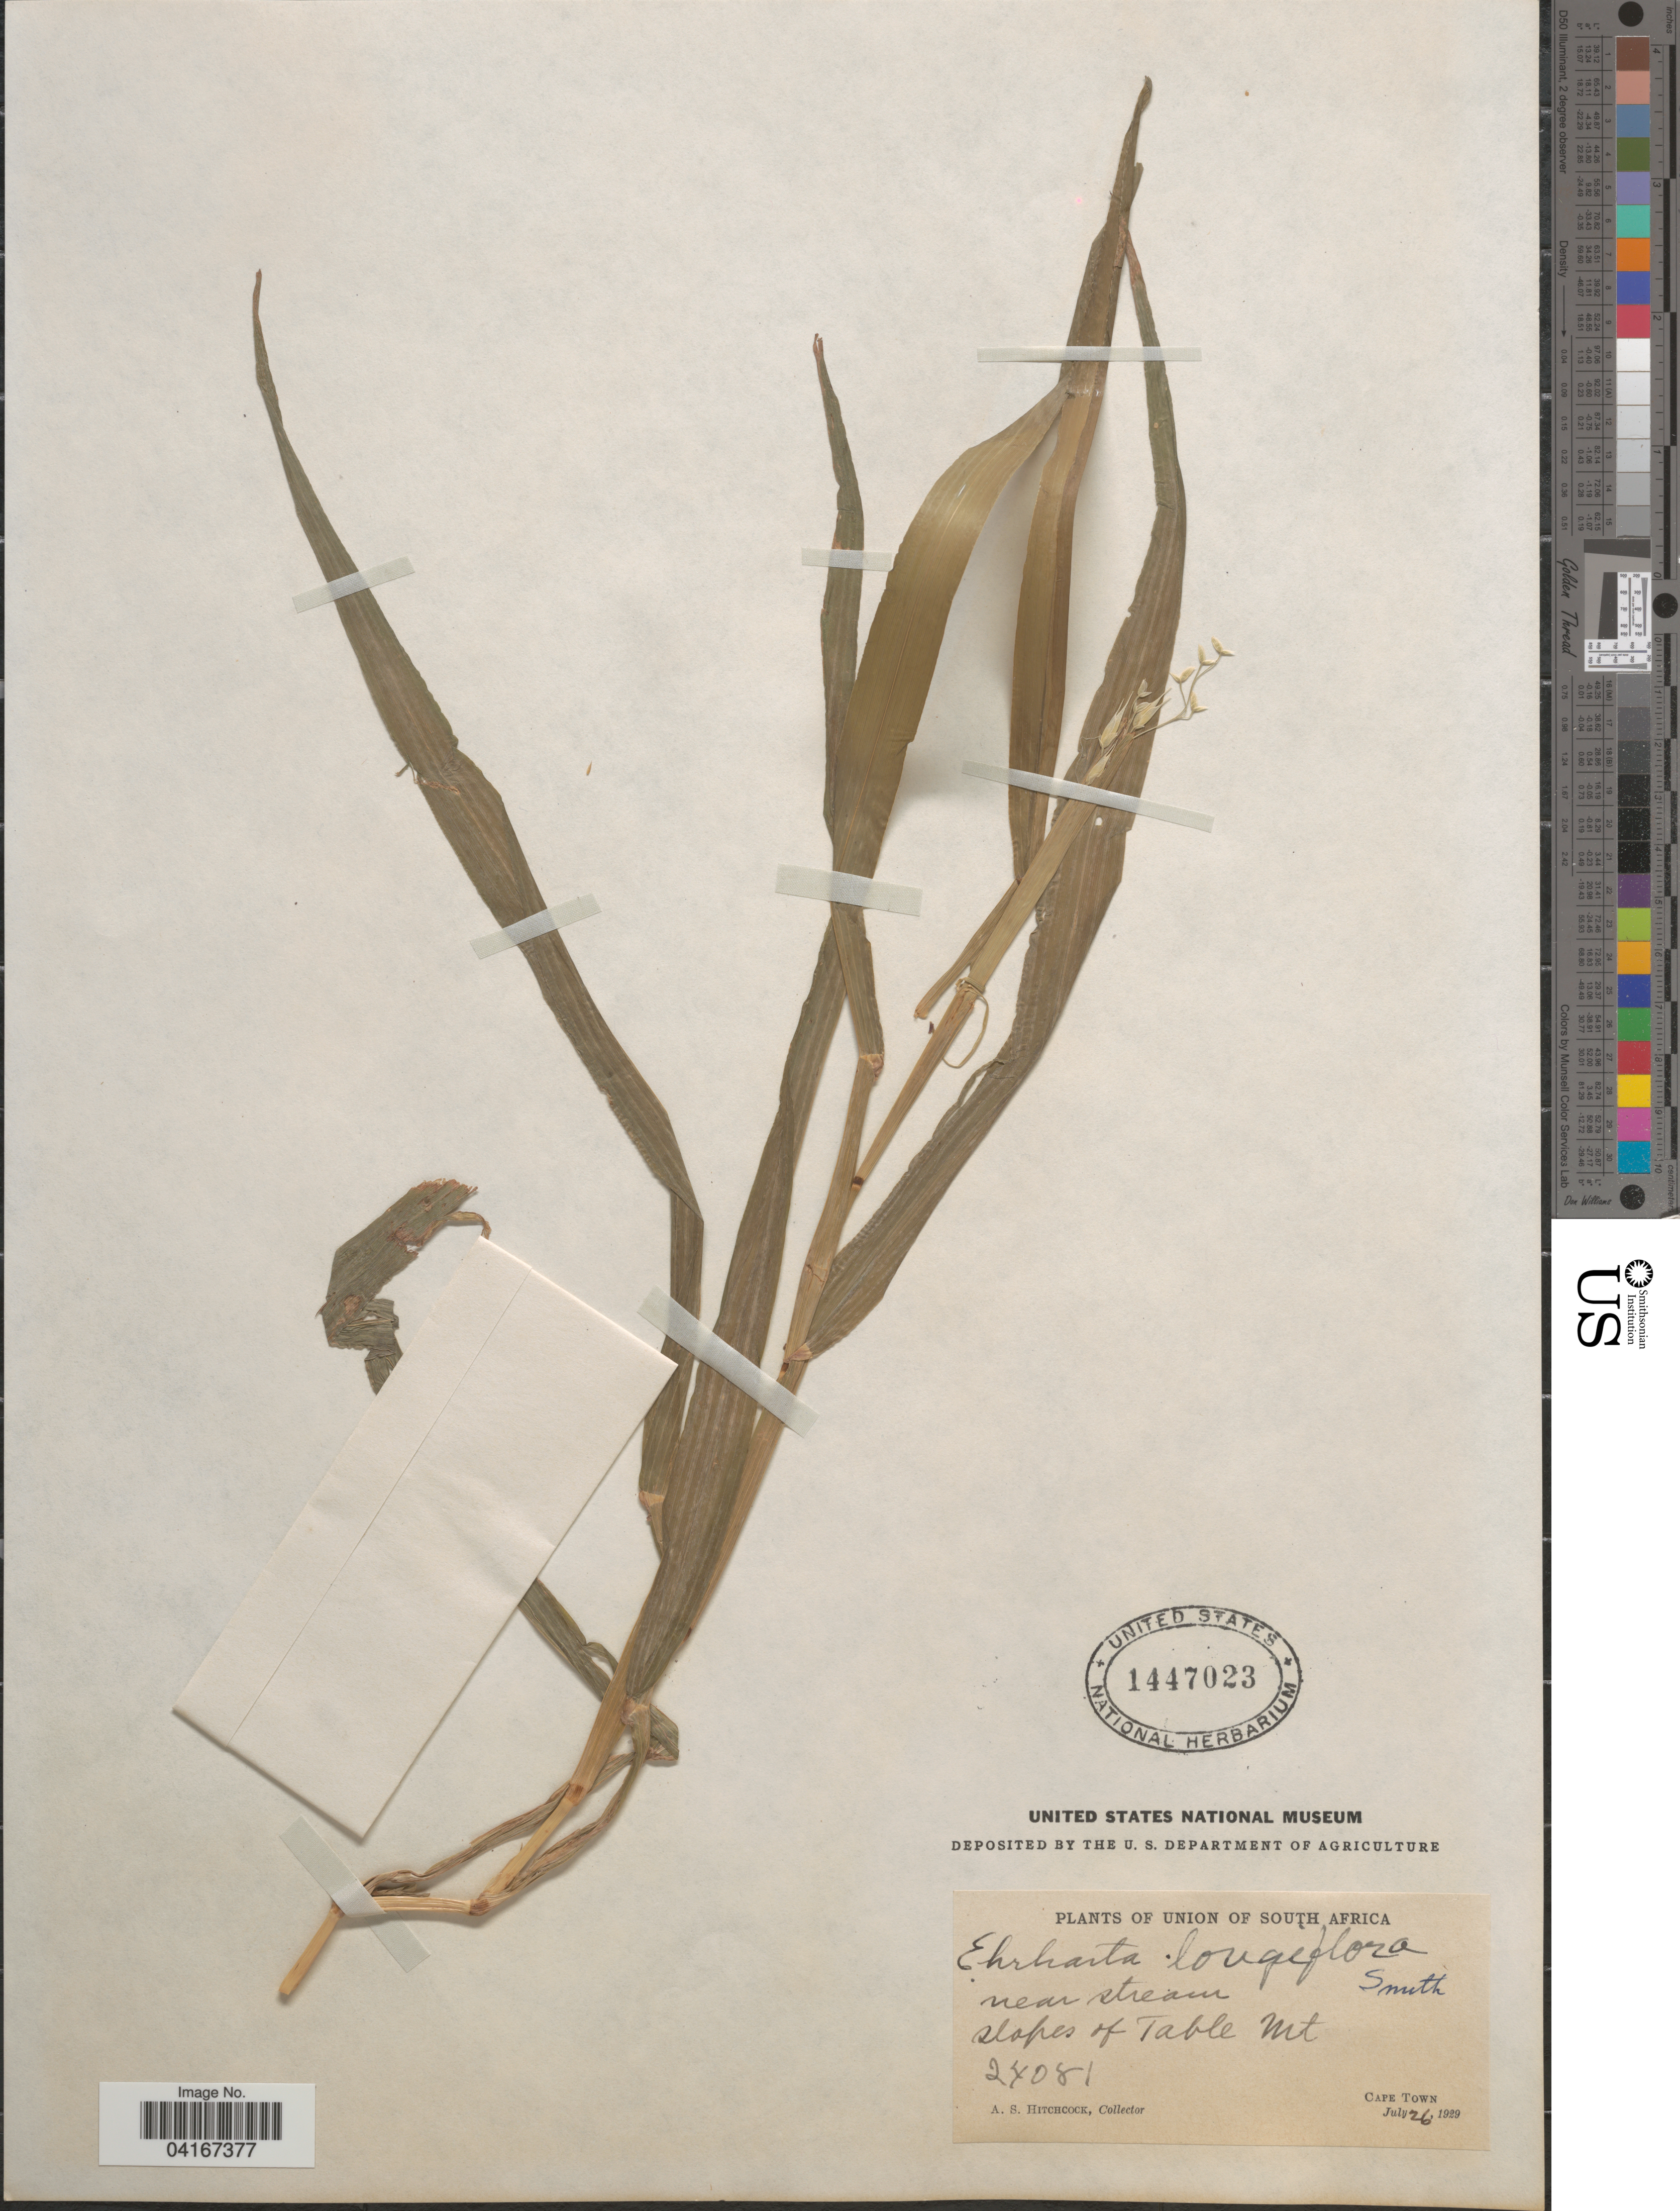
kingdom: Plantae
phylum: Tracheophyta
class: Liliopsida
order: Poales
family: Poaceae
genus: Ehrharta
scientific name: Ehrharta longiflora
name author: Sm.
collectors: A. S. Hitchcock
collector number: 24081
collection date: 1929-07-26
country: South Africa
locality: Union of south Africa. Near stream. Slopes of Table Mt.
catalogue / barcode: US 1447023